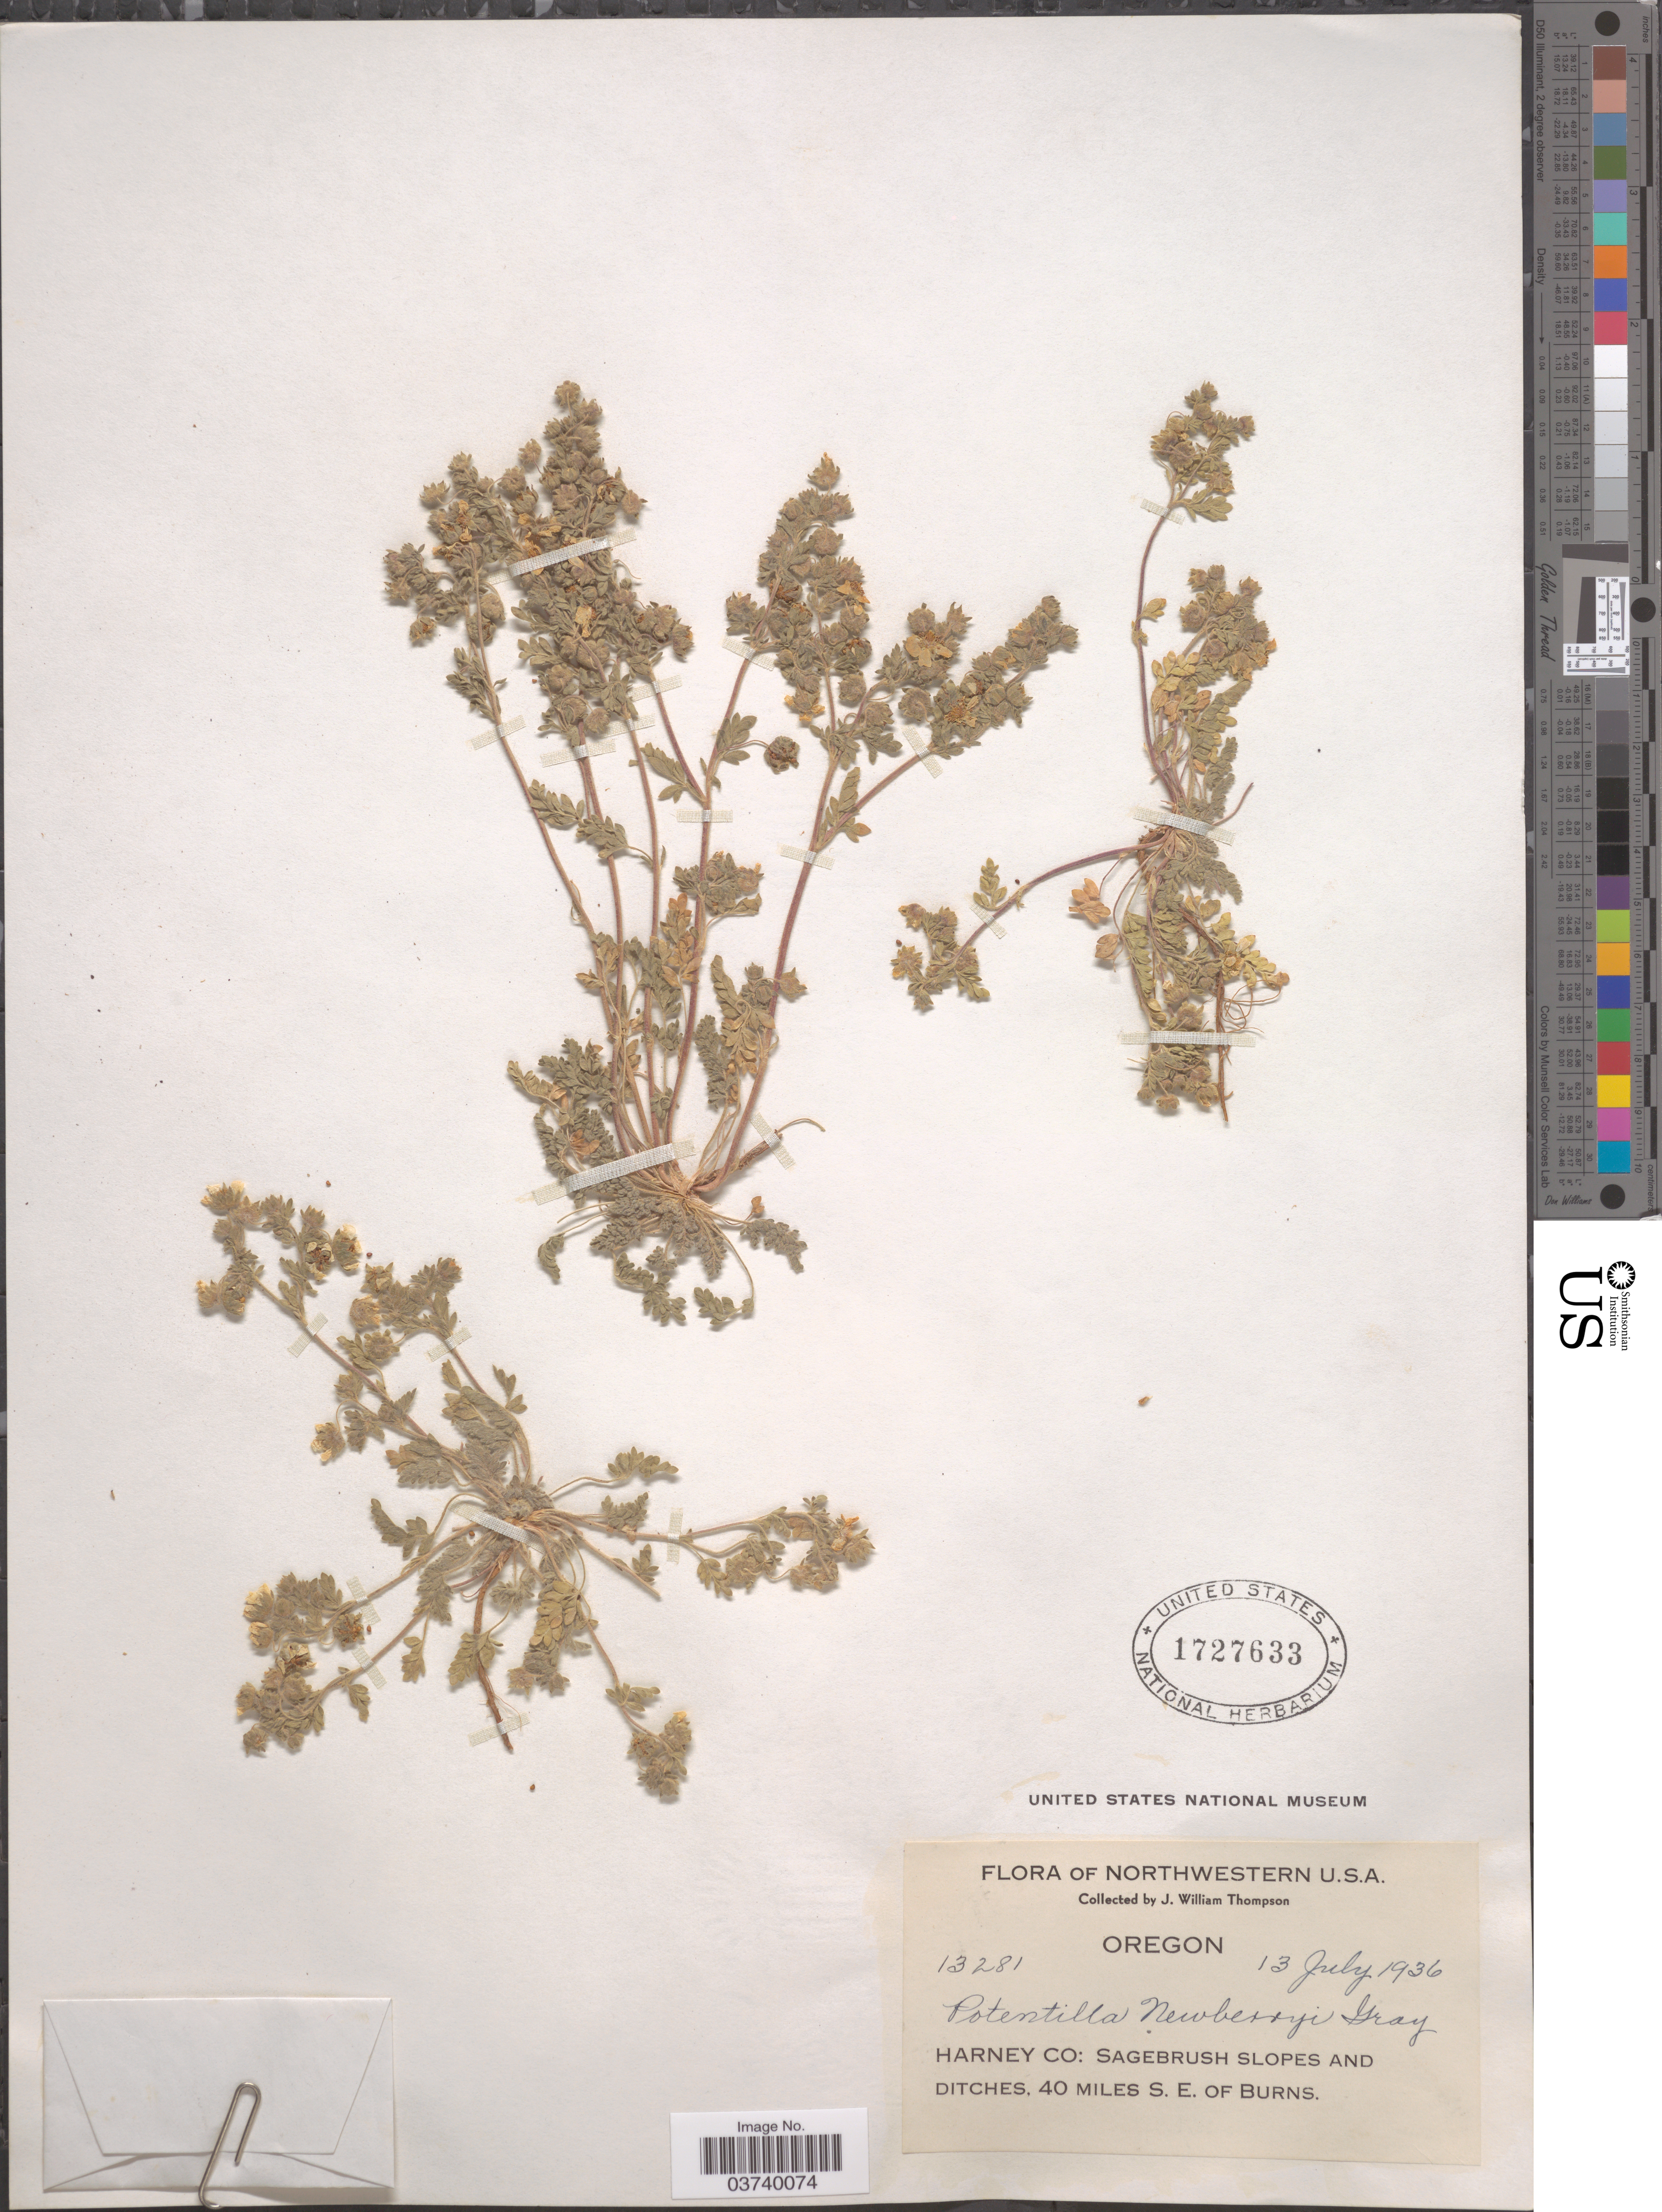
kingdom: Plantae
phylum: Tracheophyta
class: Magnoliopsida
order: Rosales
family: Rosaceae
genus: Potentilla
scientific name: Potentilla newberryi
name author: A. Gray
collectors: J. W. Thompson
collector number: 13281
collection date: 1936-07-13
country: United States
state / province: Oregon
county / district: Harney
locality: Harney Co: Sagebrush slopes and Ditches, 40 miles s. e. of Burns.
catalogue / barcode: US 1727633